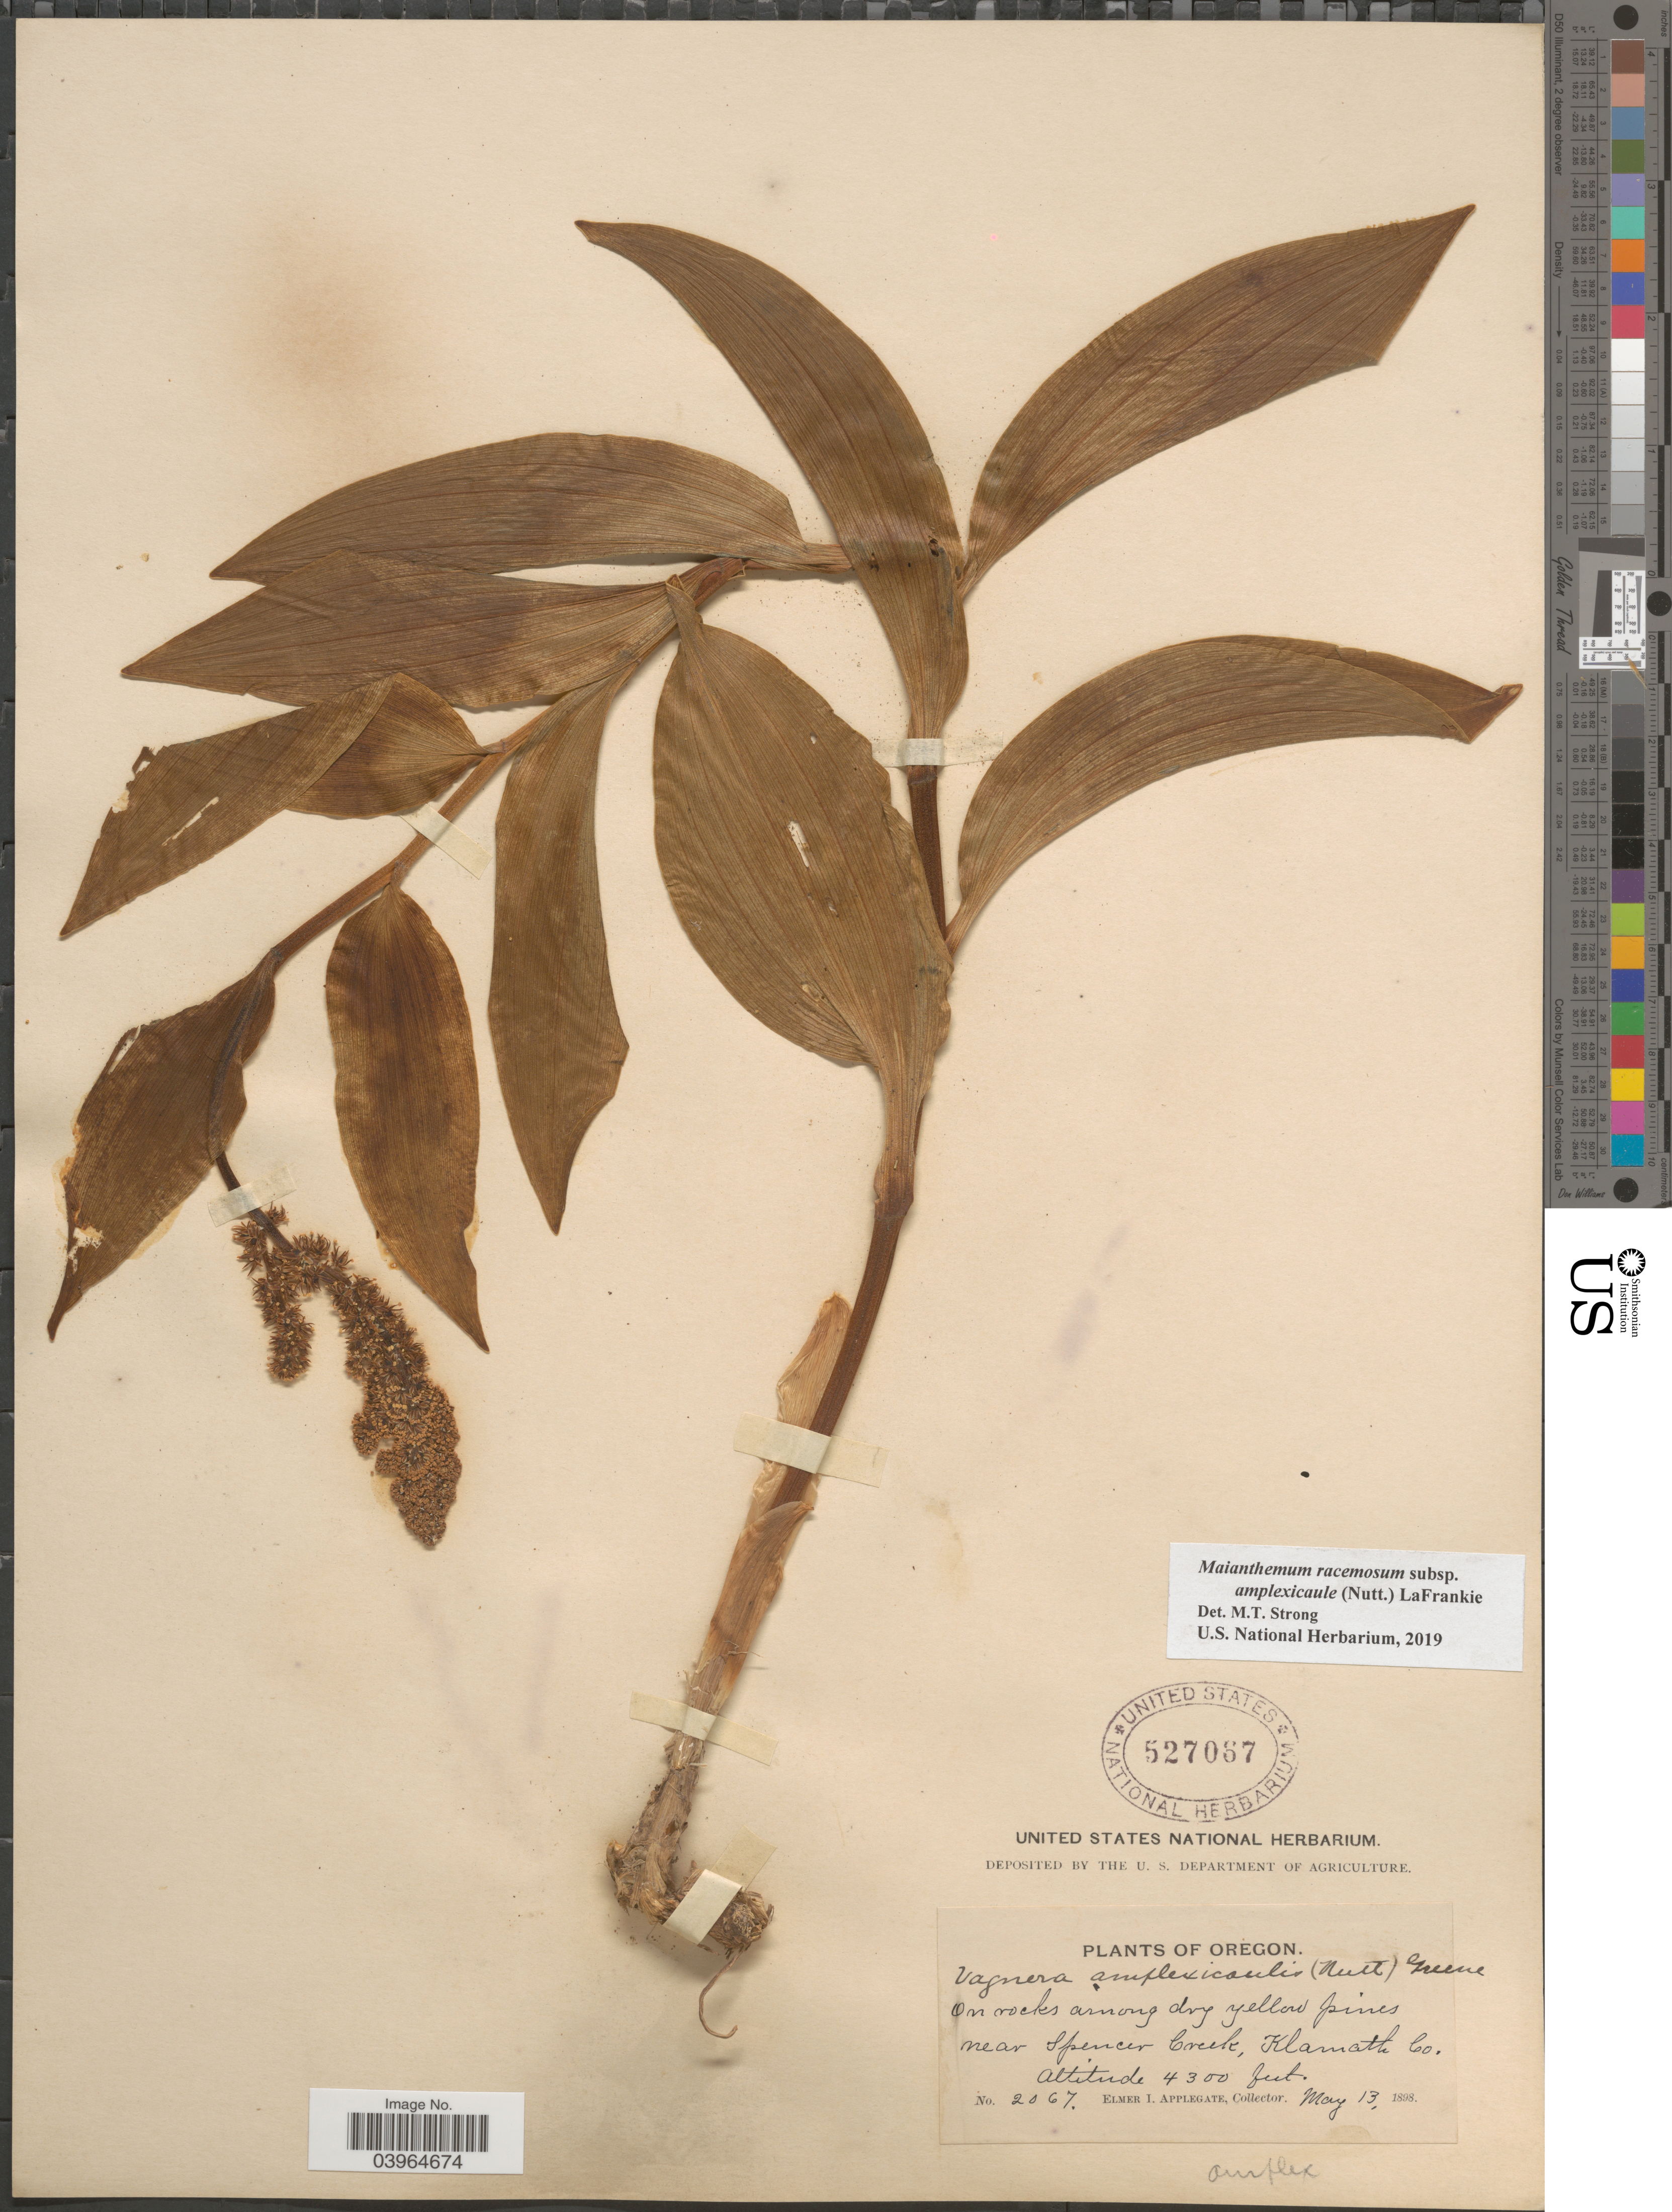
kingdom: Plantae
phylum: Tracheophyta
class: Liliopsida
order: Asparagales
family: Asparagaceae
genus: Maianthemum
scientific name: Maianthemum racemosum subsp. amplexicaule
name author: (Nutt.) LaFrankie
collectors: E. I. Applegate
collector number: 2067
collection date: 1898-05-13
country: United States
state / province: Oregon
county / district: Klamath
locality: On rocks among dry yellow pines near Spencer Creek, Klamath Co.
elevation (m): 1311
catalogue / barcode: US 527067